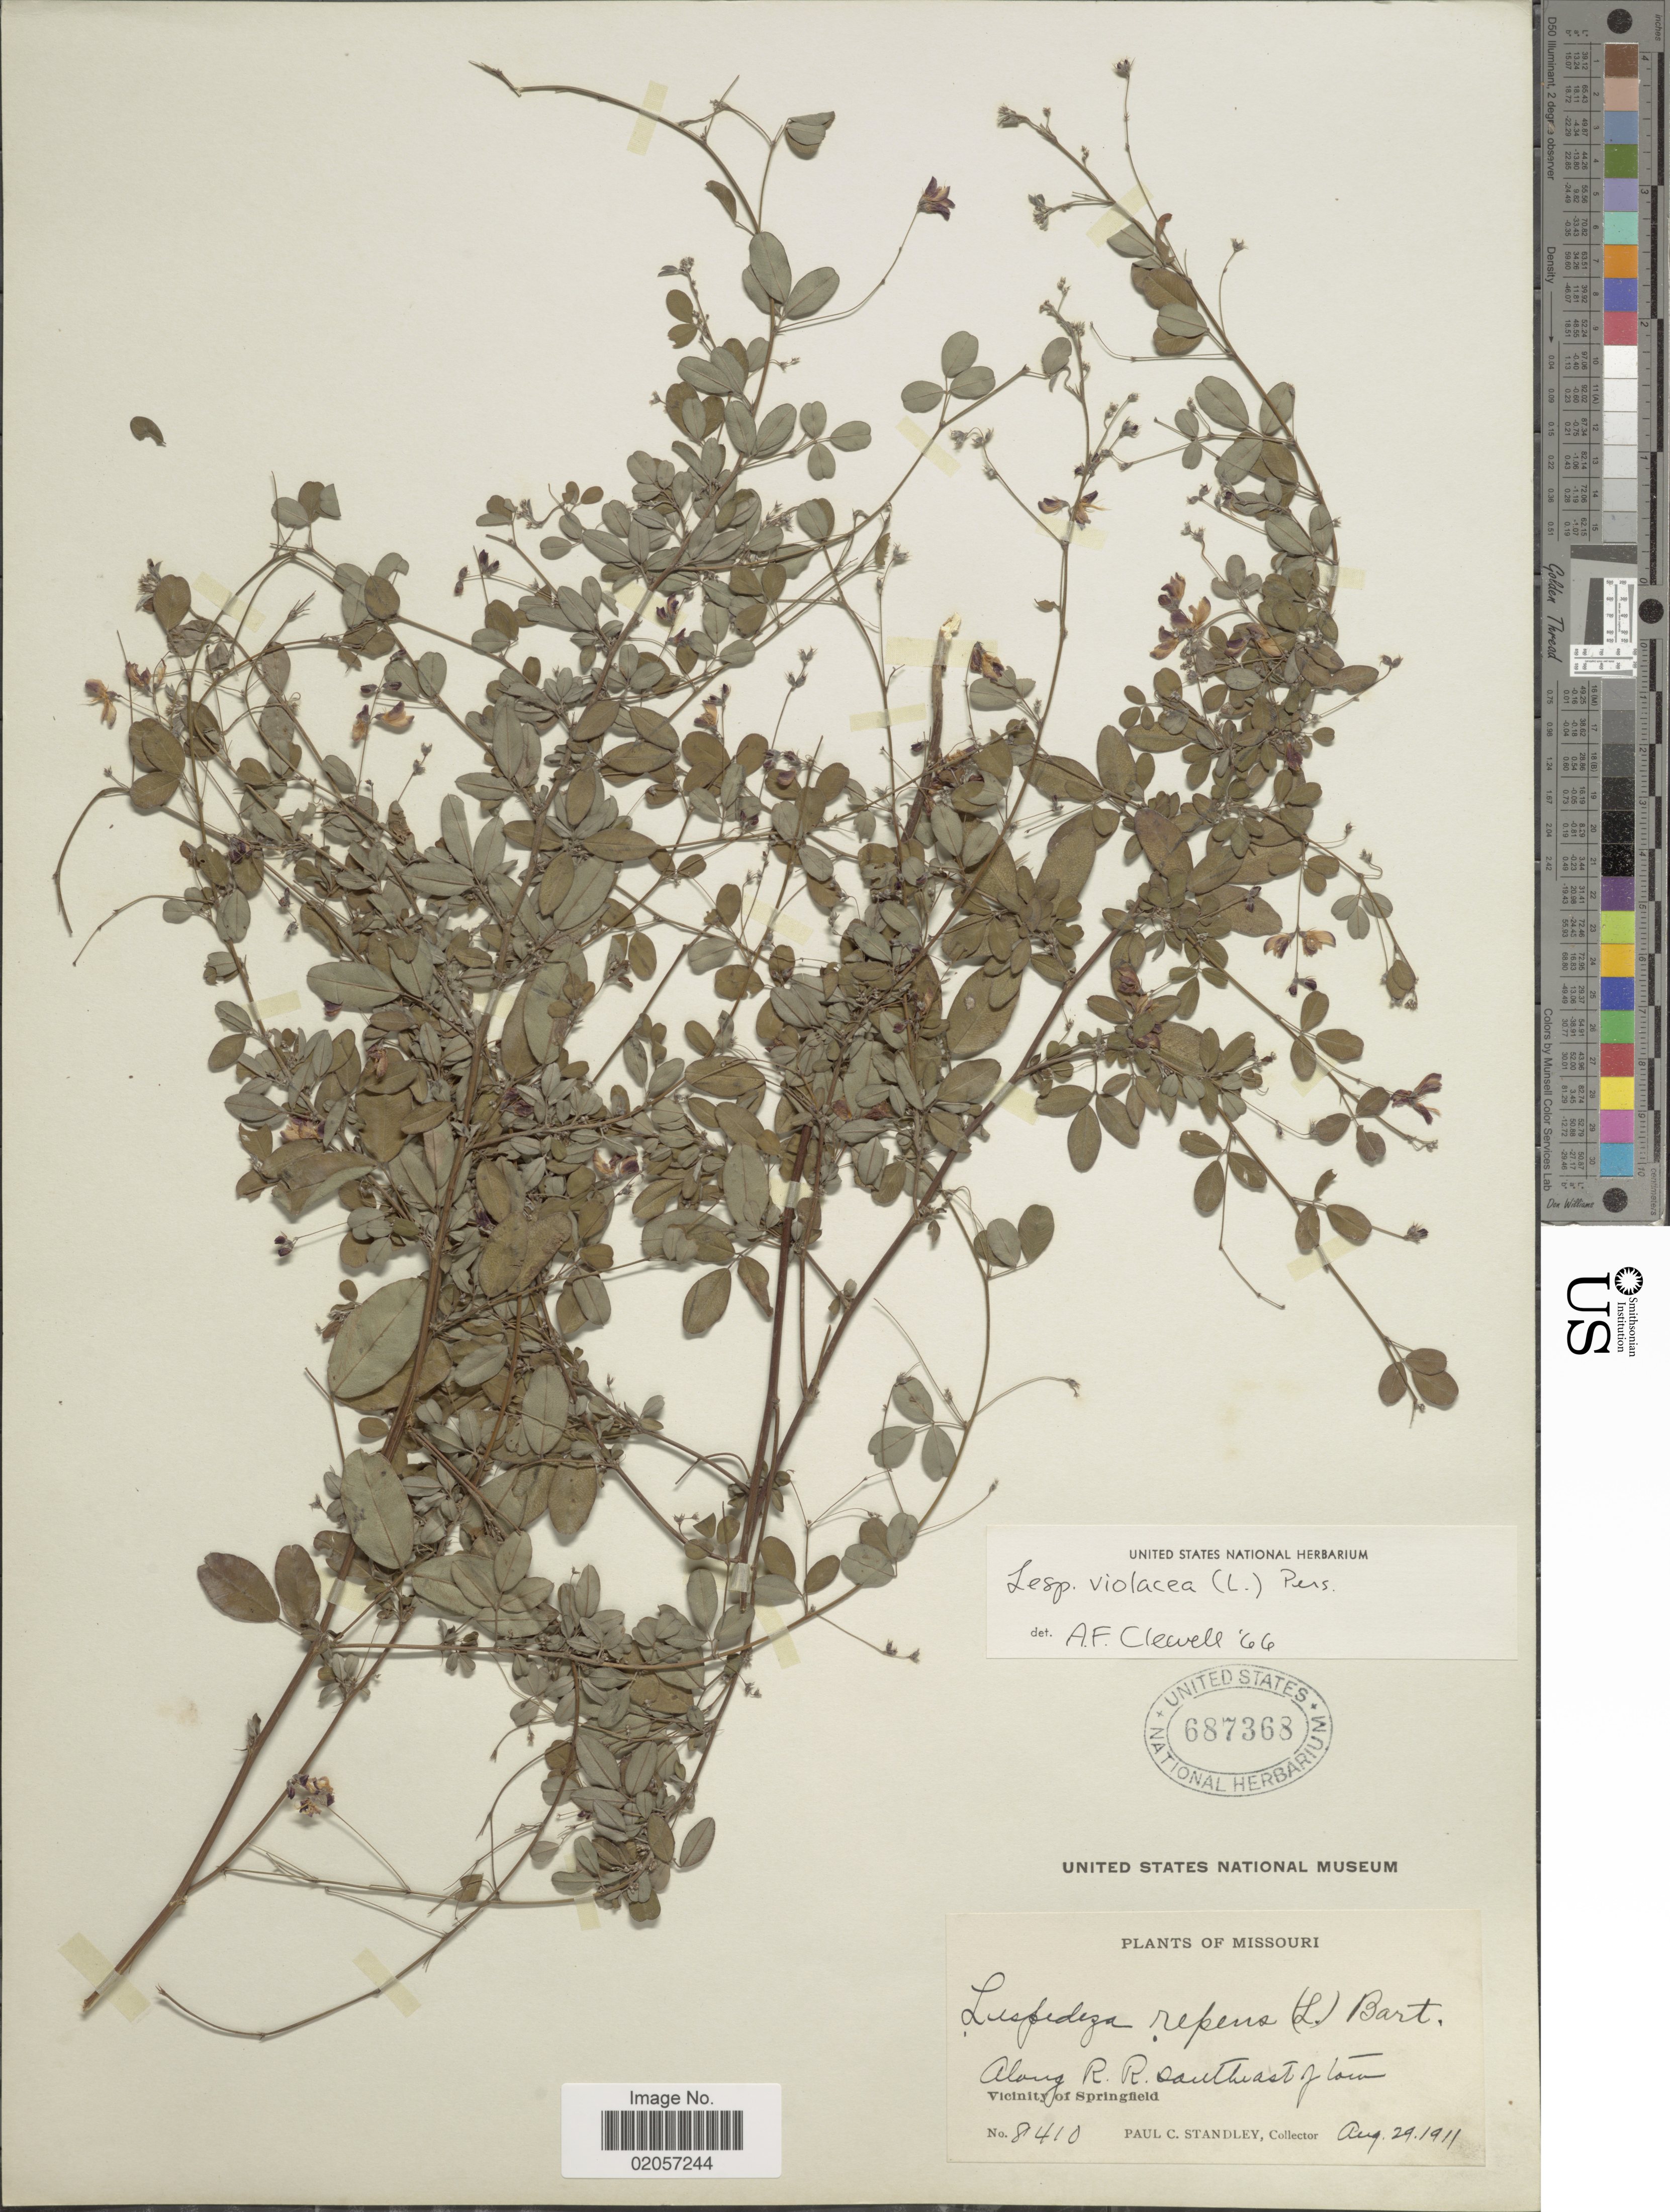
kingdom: Plantae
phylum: Tracheophyta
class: Magnoliopsida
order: Fabales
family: Fabaceae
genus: Lespedeza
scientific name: Lespedeza violacea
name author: (L.) Pers.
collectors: P. C. Standley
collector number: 8410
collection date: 1911-08-29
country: United States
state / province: Missouri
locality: Missouri, Along R.R. Southeast of town, Vicinity of Springfield.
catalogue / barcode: US 687368